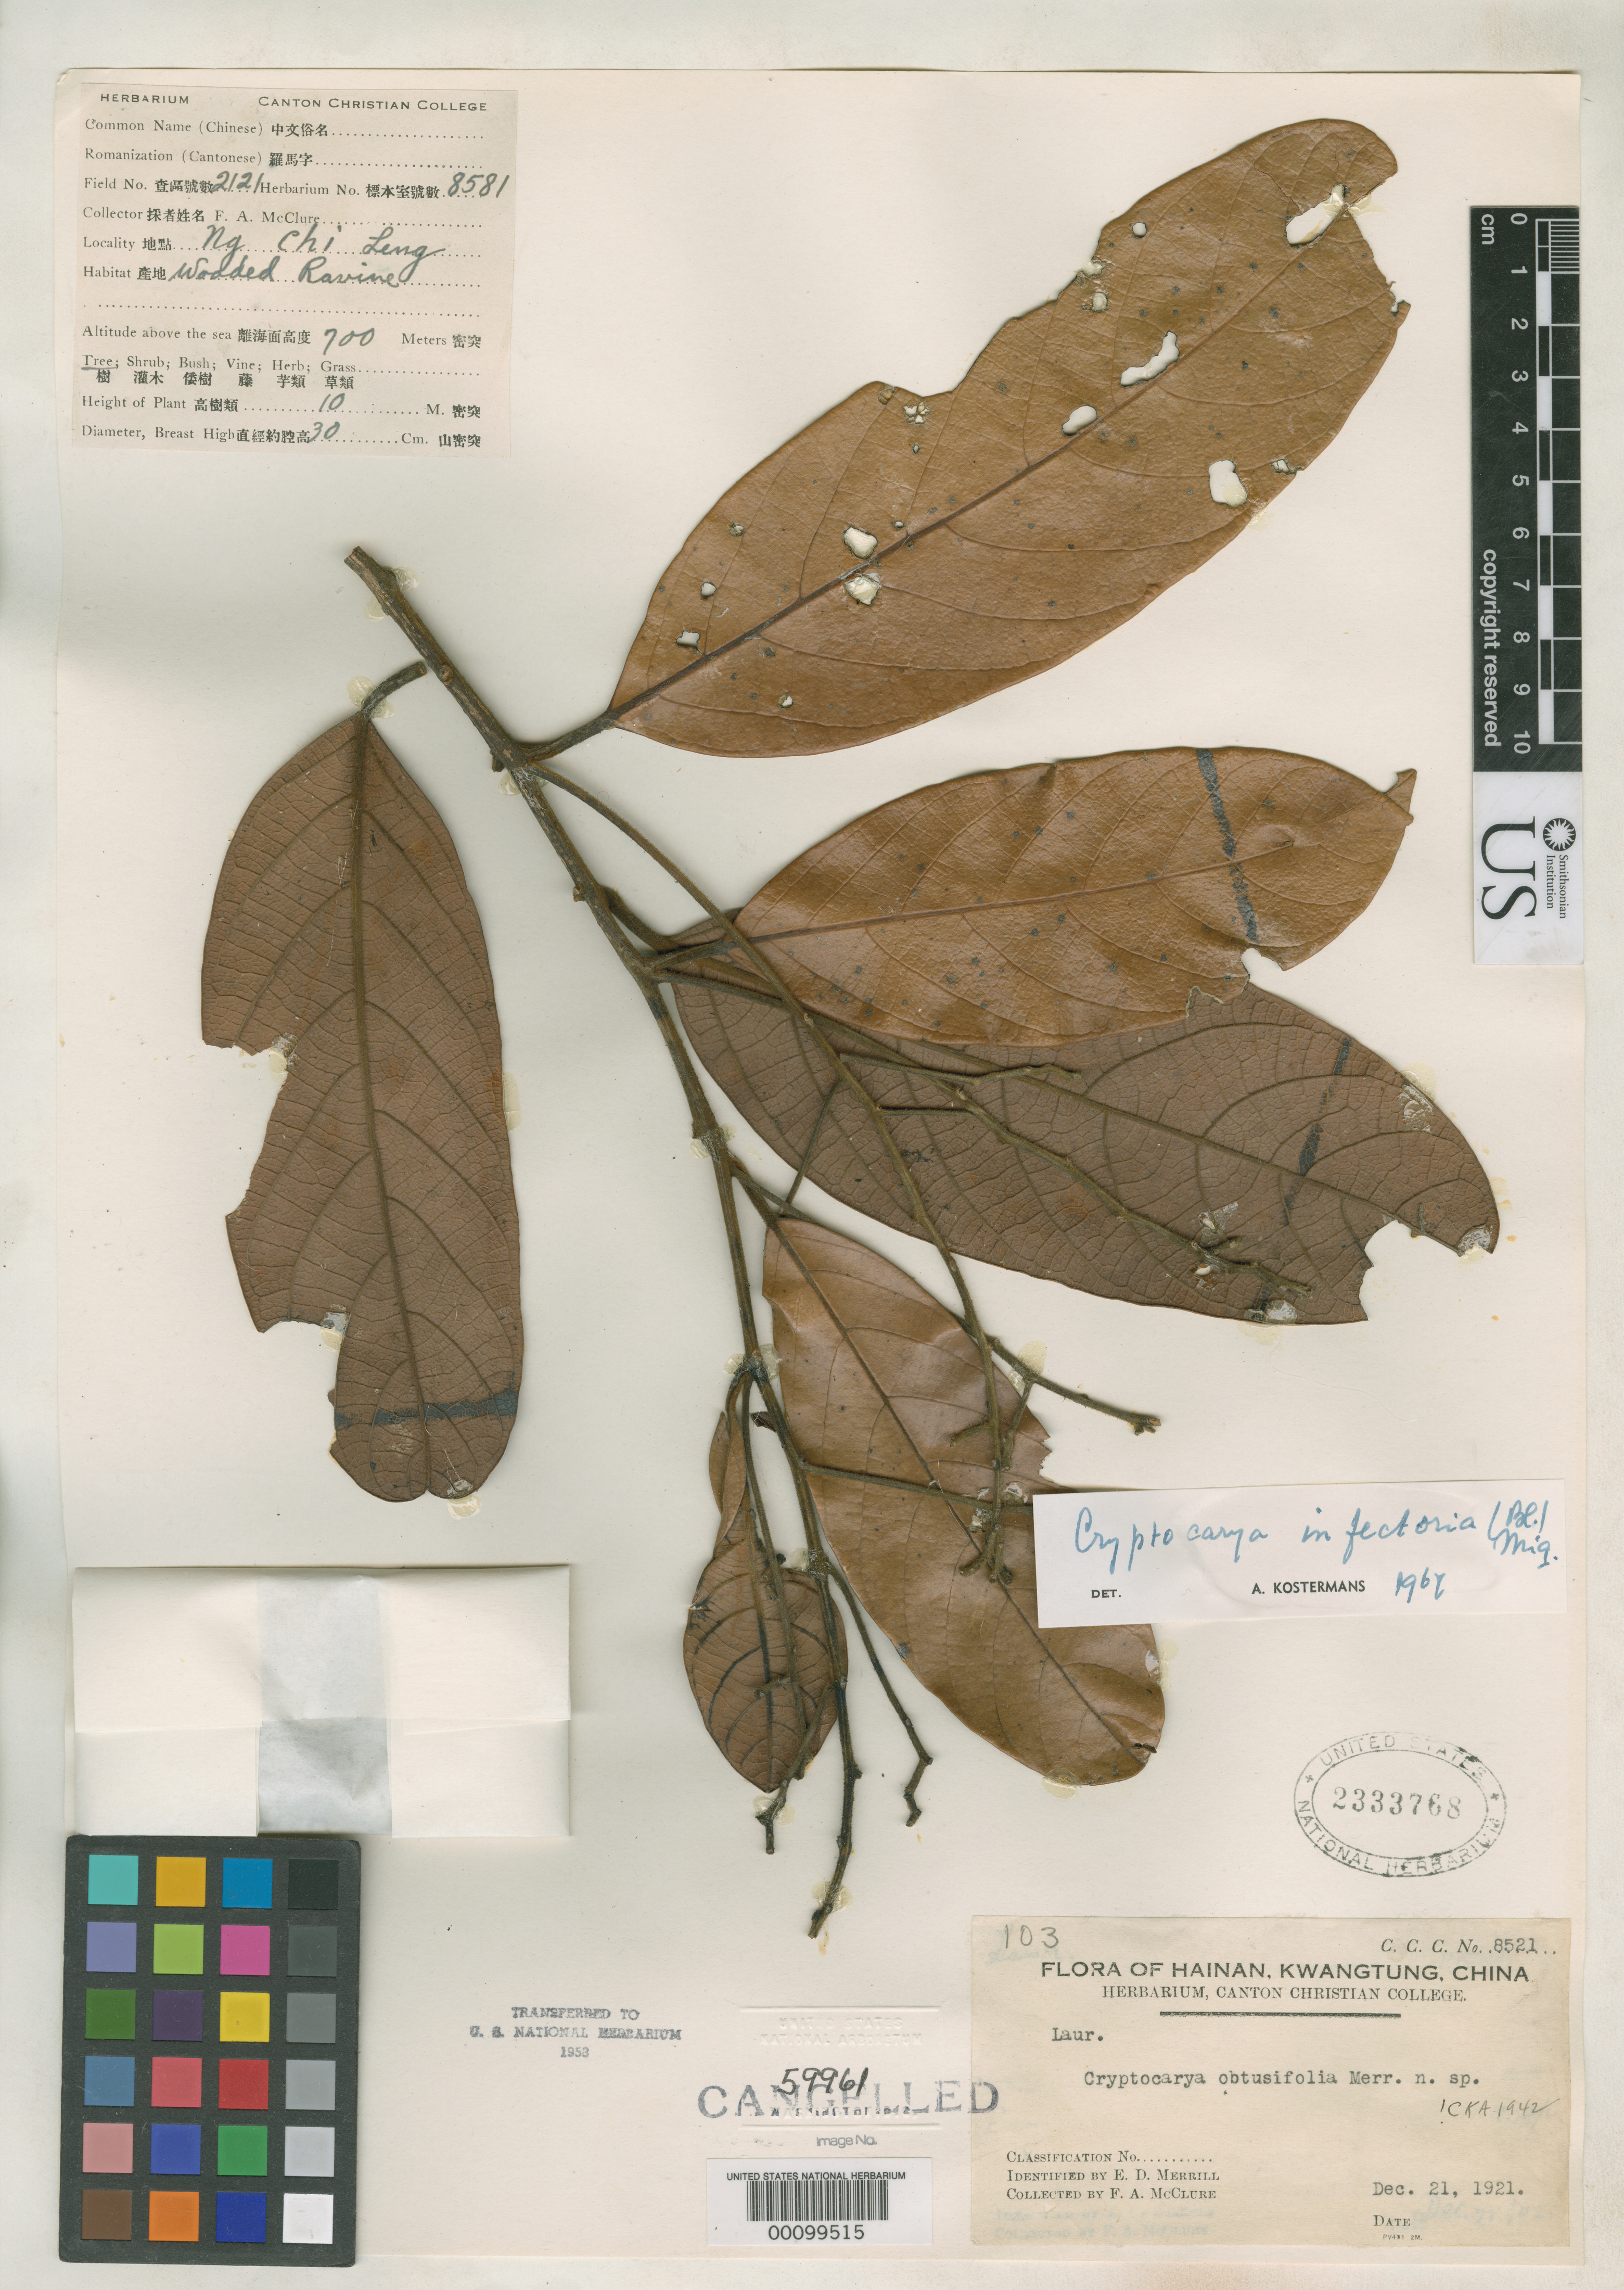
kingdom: Plantae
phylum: Tracheophyta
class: Magnoliopsida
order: Laurales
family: Lauraceae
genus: Cryptocarya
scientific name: Cryptocarya obtusifolia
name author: Merr.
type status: Isotype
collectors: F. A. McClure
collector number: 8521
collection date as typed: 21 Dec 1921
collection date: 1921-12-21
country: China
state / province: Guangdong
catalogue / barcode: US 2333768